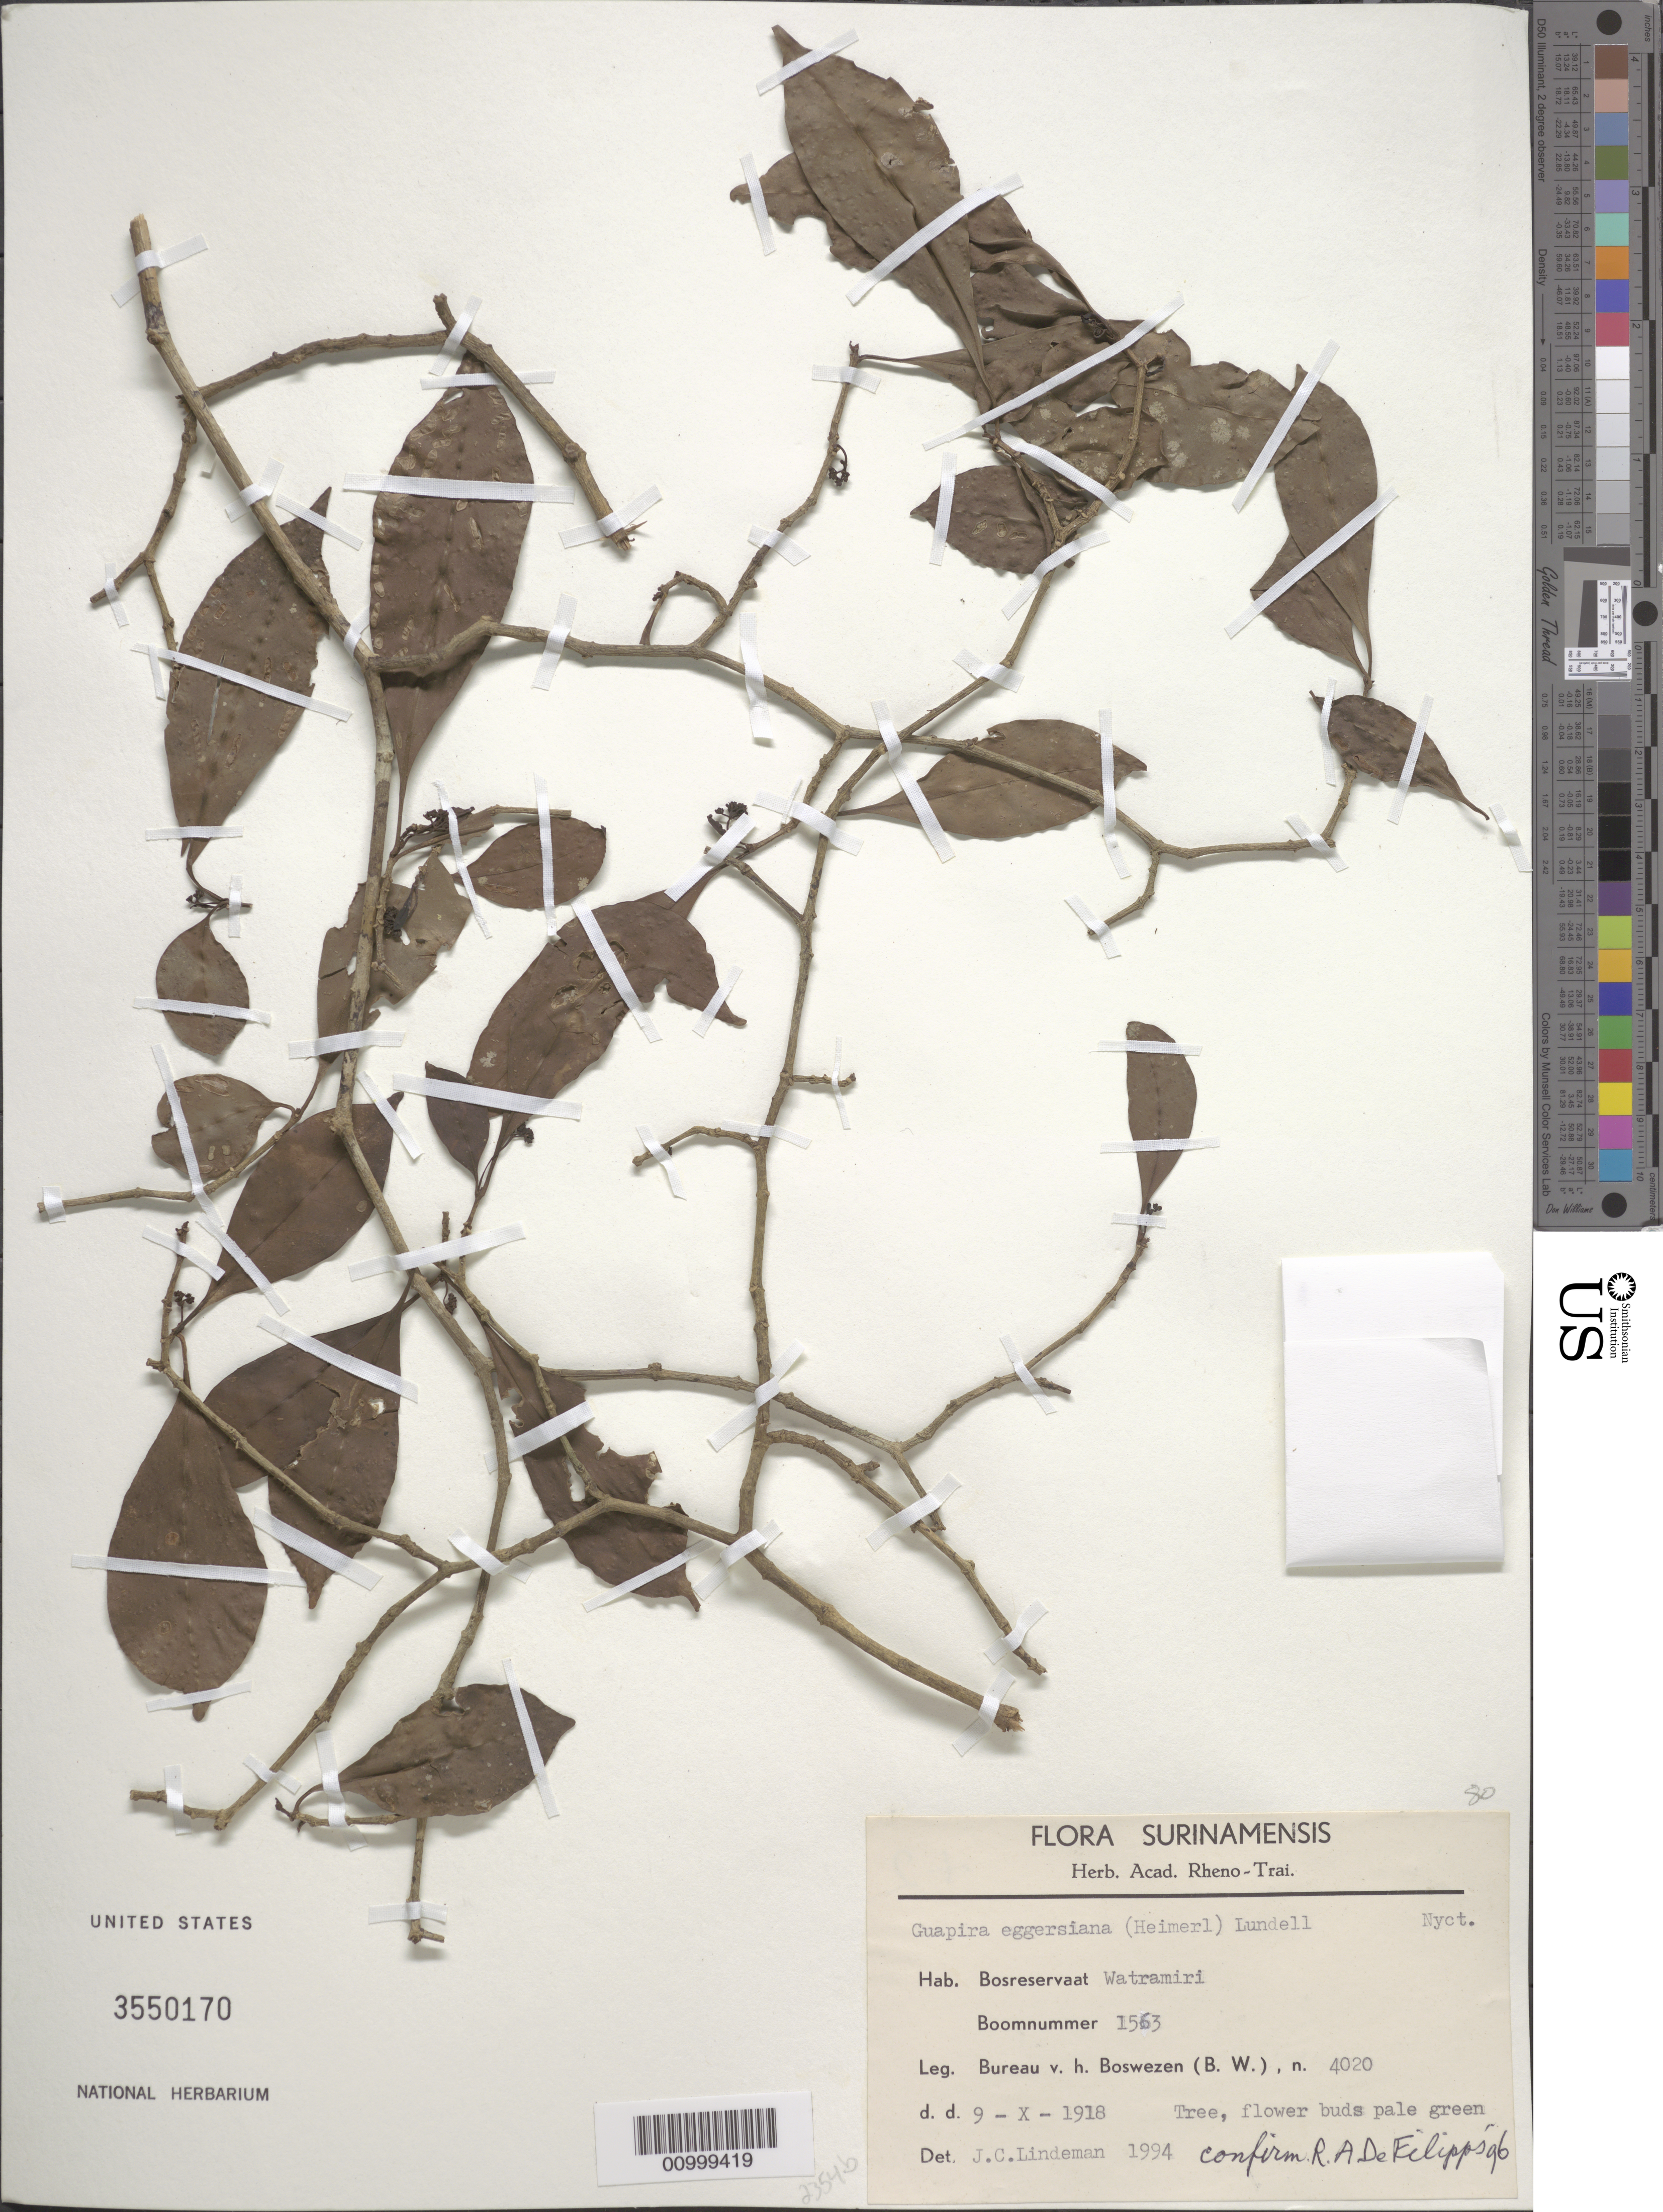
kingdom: Plantae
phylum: Tracheophyta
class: Magnoliopsida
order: Caryophyllales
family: Nyctaginaceae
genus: Guapira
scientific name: Guapira eggersiana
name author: (Heimerl) Lundell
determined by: Lindeman, J. C.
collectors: -. Boomnummer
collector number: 1563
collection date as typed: Sep-18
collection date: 1918-09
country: Suriname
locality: Bosreservaat Watramiri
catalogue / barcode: US 3550170